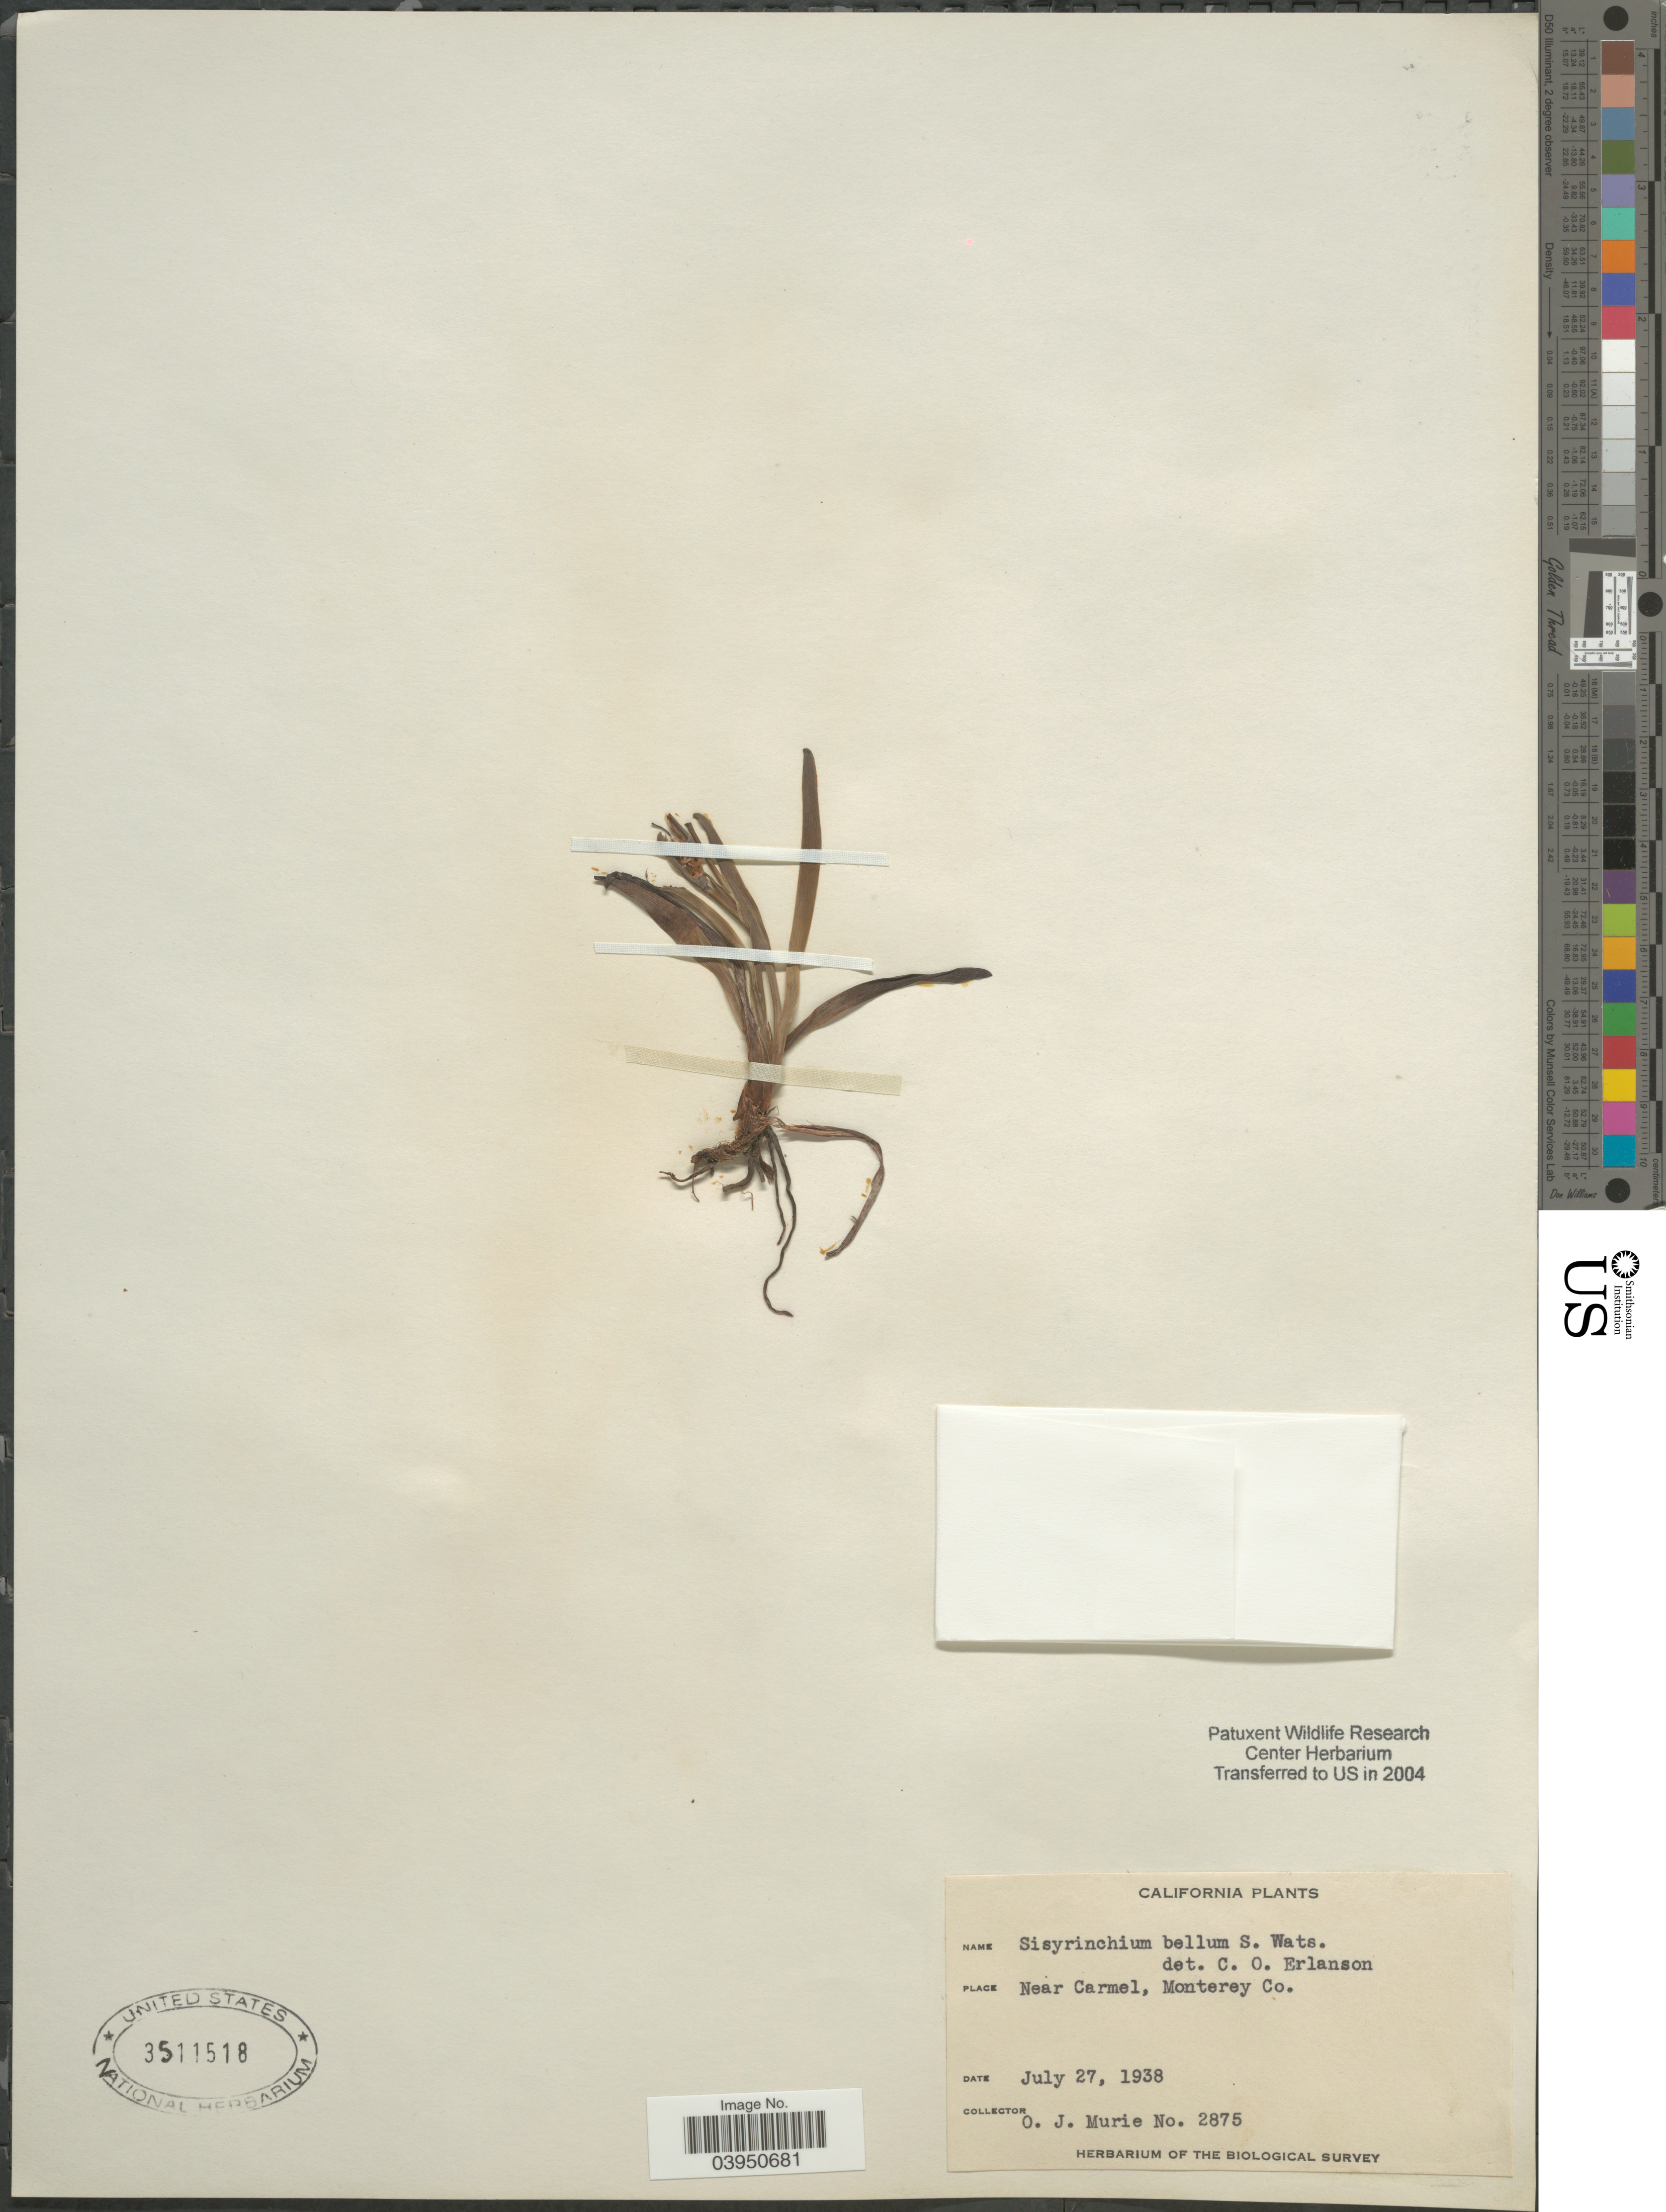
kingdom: Plantae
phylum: Tracheophyta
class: Liliopsida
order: Asparagales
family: Iridaceae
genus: Sisyrinchium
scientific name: Sisyrinchium bellum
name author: S. Watson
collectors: O. Murie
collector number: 2875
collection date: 1938-07-27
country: United States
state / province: California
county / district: Monterey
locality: Near Carmel, Monterey Co.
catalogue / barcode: US 3511518